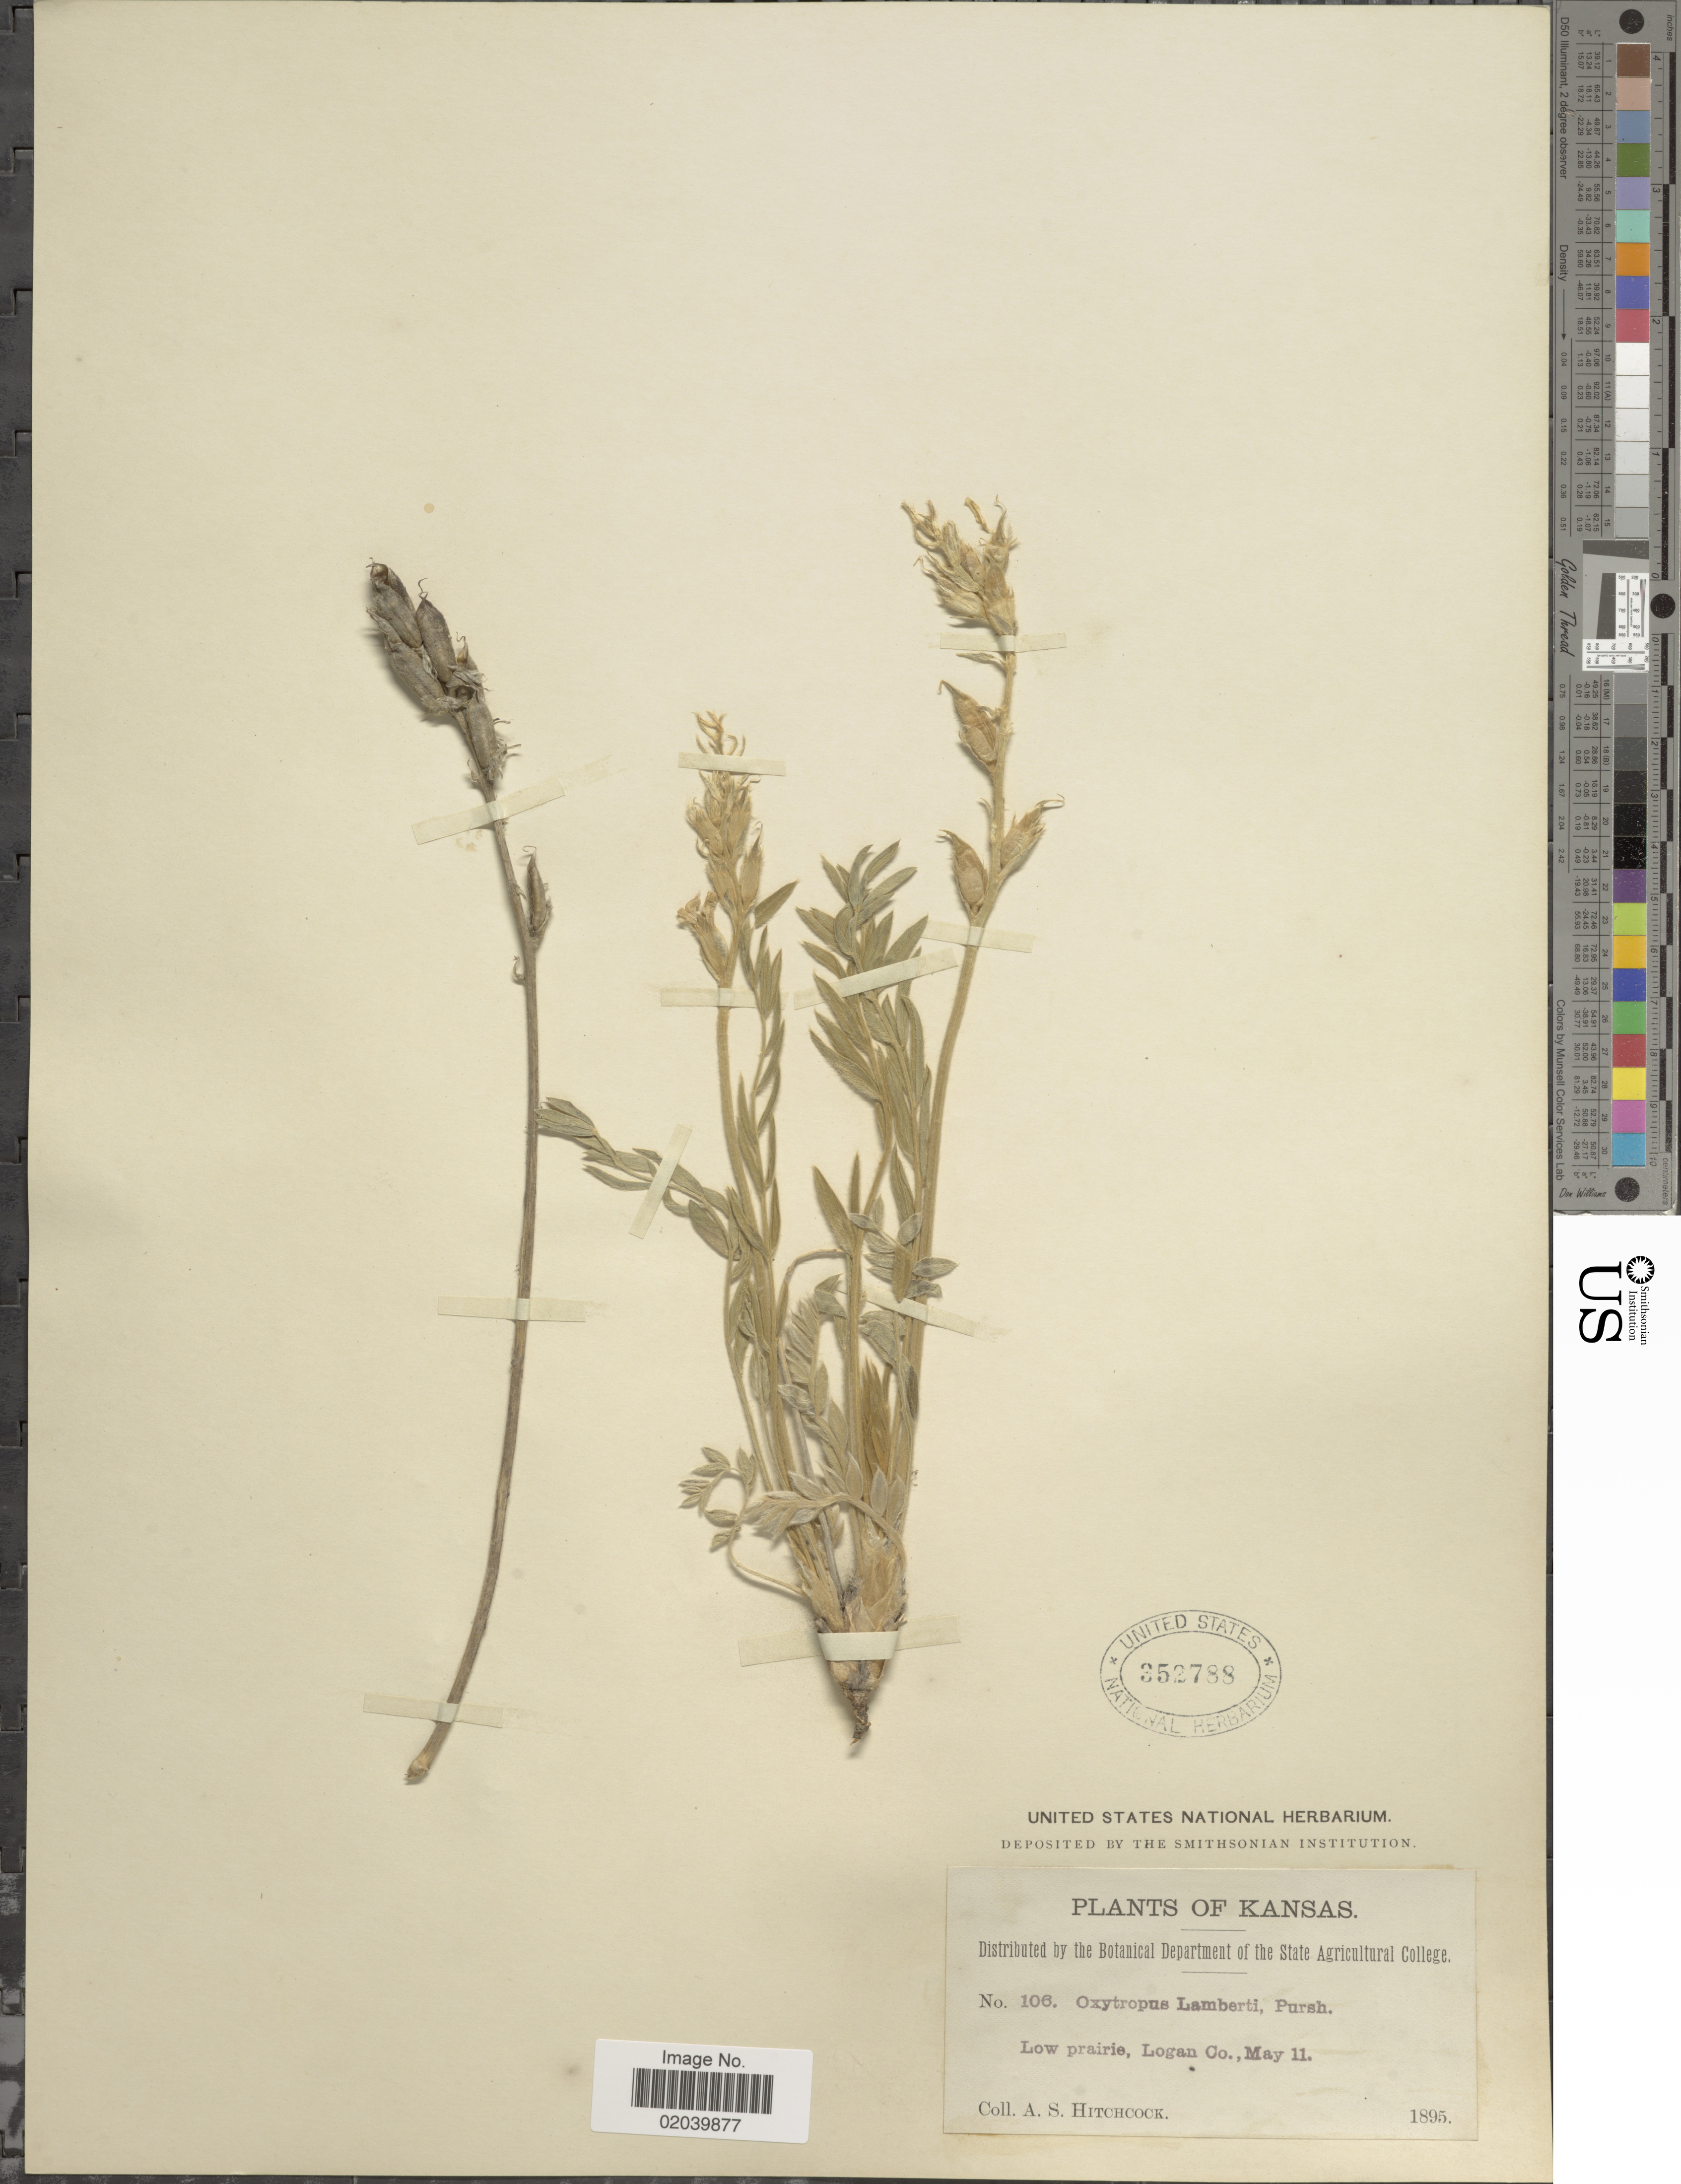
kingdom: Plantae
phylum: Tracheophyta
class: Magnoliopsida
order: Fabales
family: Fabaceae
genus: Oxytropis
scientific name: Oxytropis lambertii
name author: Pursh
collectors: A. S. Hitchcock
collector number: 106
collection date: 1895-05-11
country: United States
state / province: Kansas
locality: Low prairie, Logan Co.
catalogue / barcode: US 352788